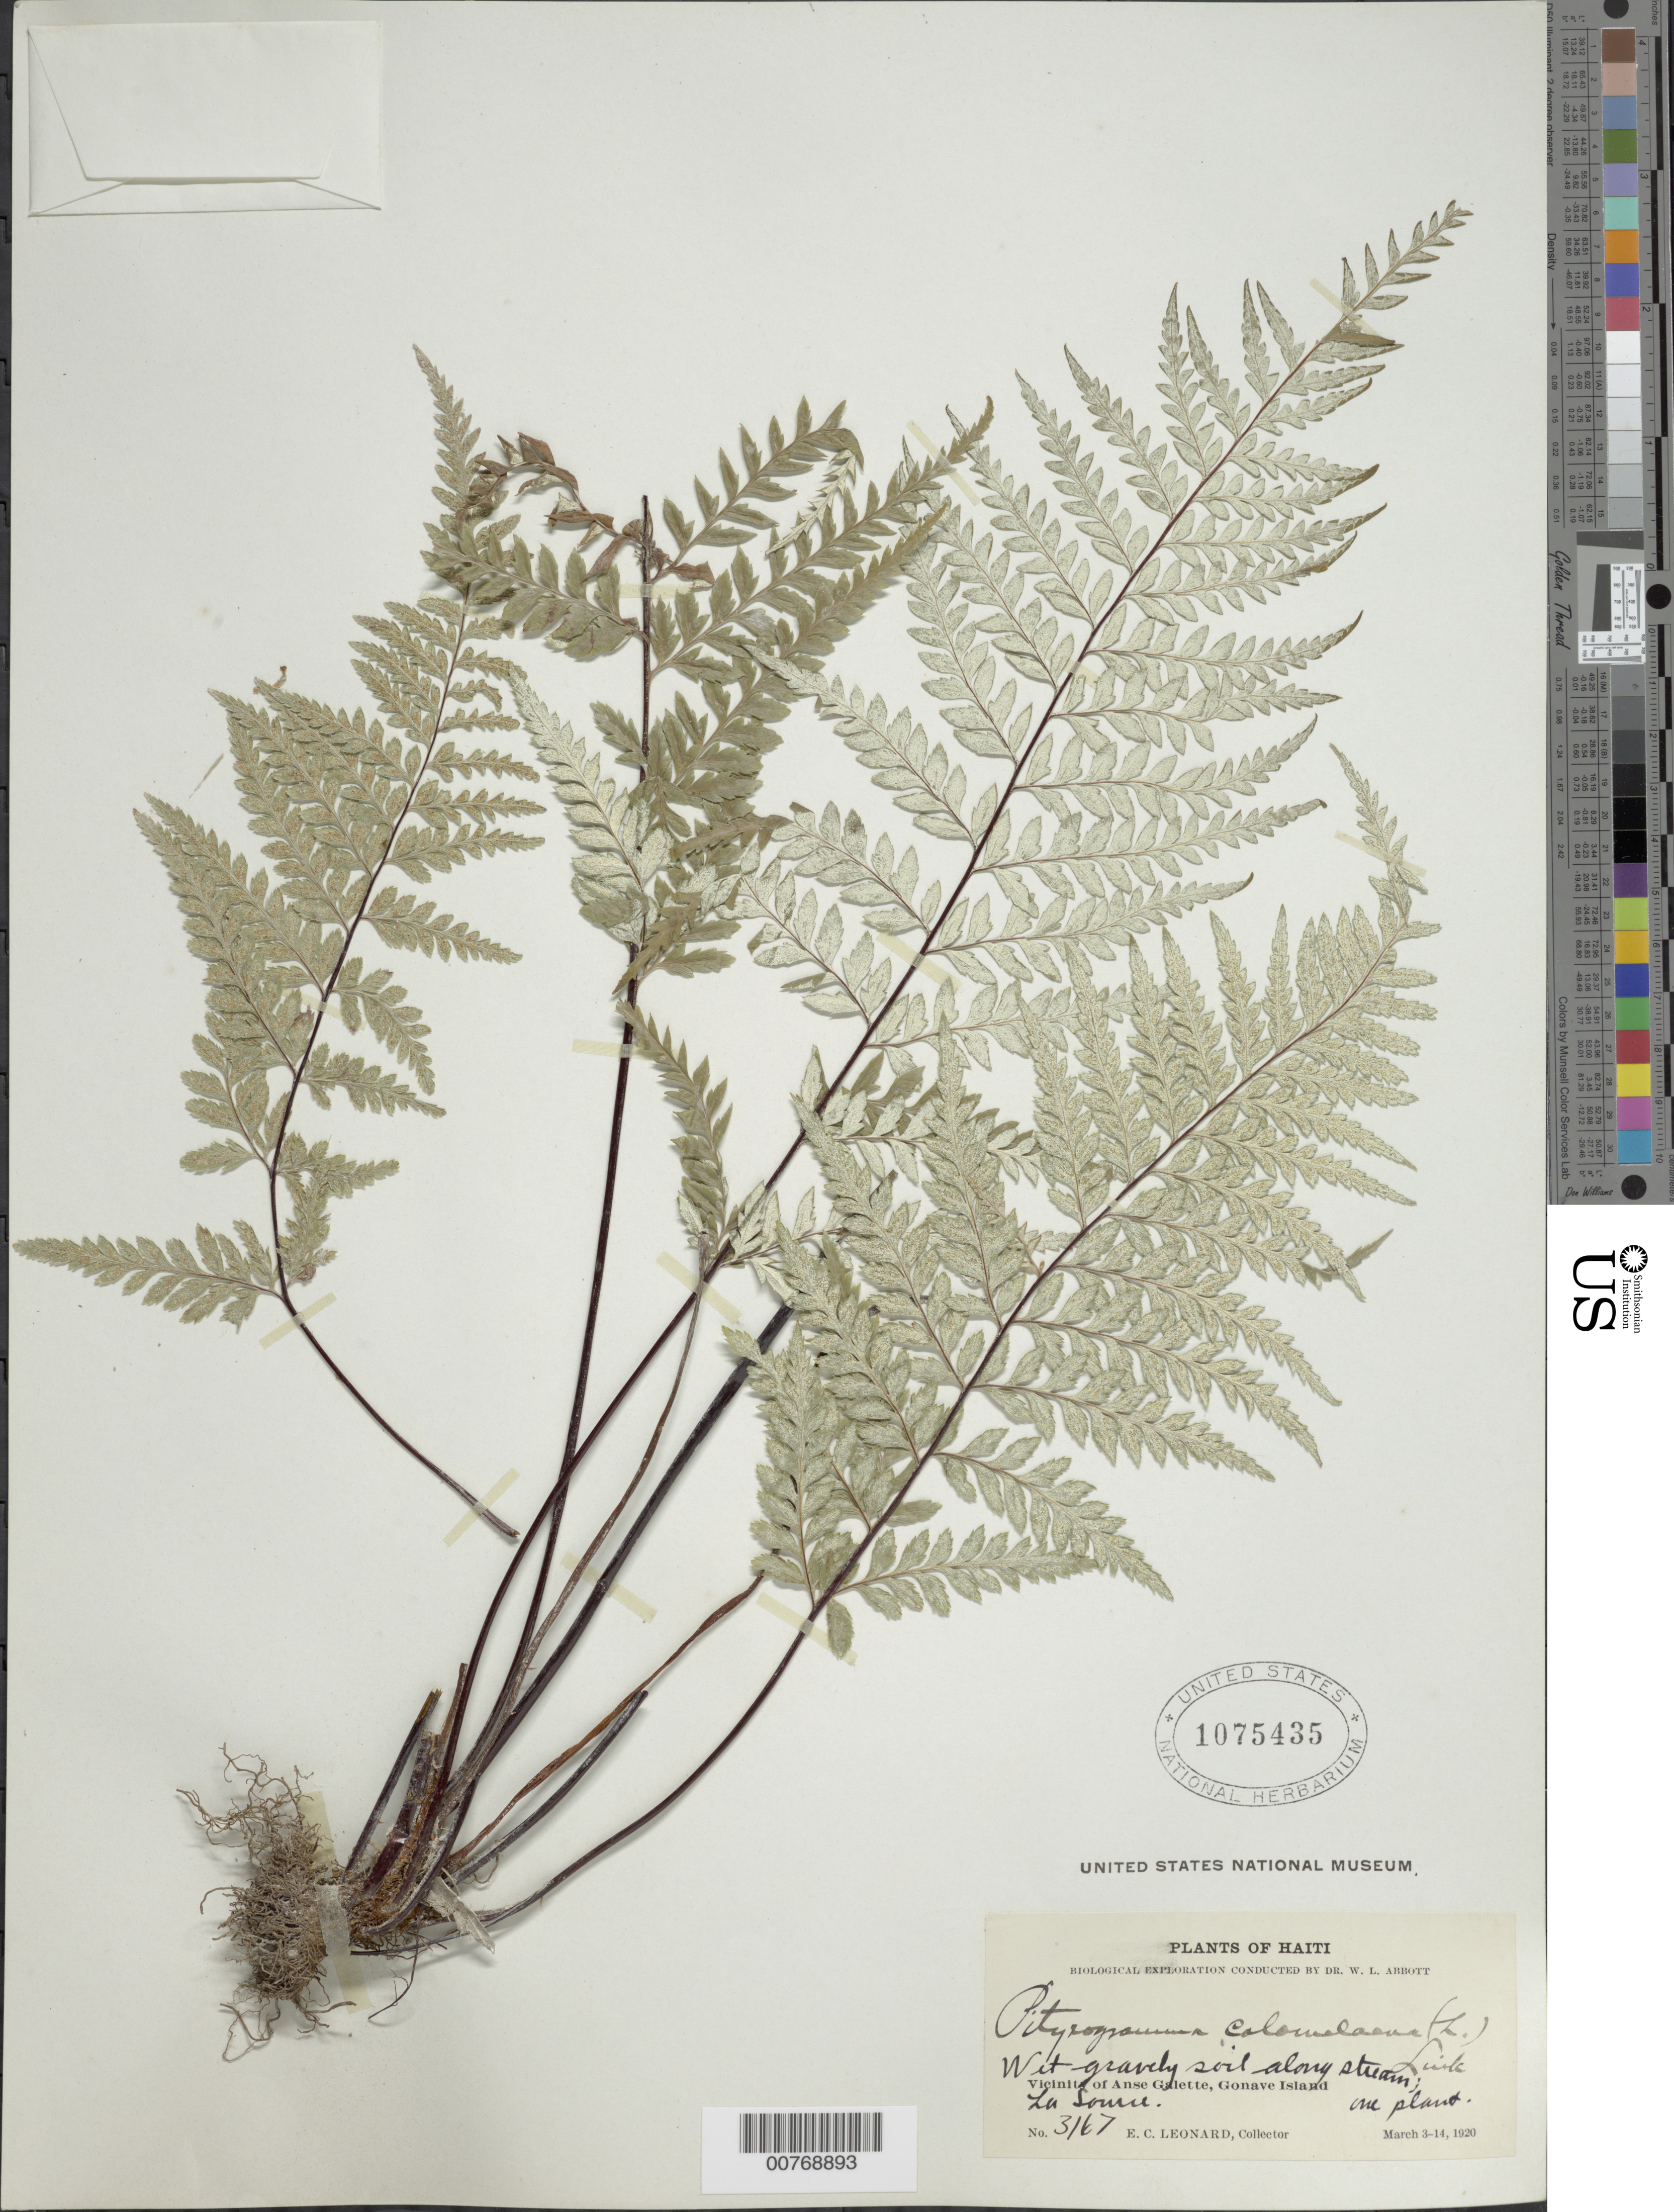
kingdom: Plantae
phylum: Tracheophyta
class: Polypodiopsida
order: Polypodiales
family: Pteridaceae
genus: Pityrogramma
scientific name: Pityrogramma calomelanos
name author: (L.) Link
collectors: E. C. Leonard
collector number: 3167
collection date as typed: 03 Mar 1920 to 14 Mar 1920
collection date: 1920-03-03/1920-03-14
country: Haiti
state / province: Ouest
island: Hispaniola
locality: Vicinity of Anse Galette, Gonave Island, La Source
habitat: Wet gravelly soil along stream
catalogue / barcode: US 1075435